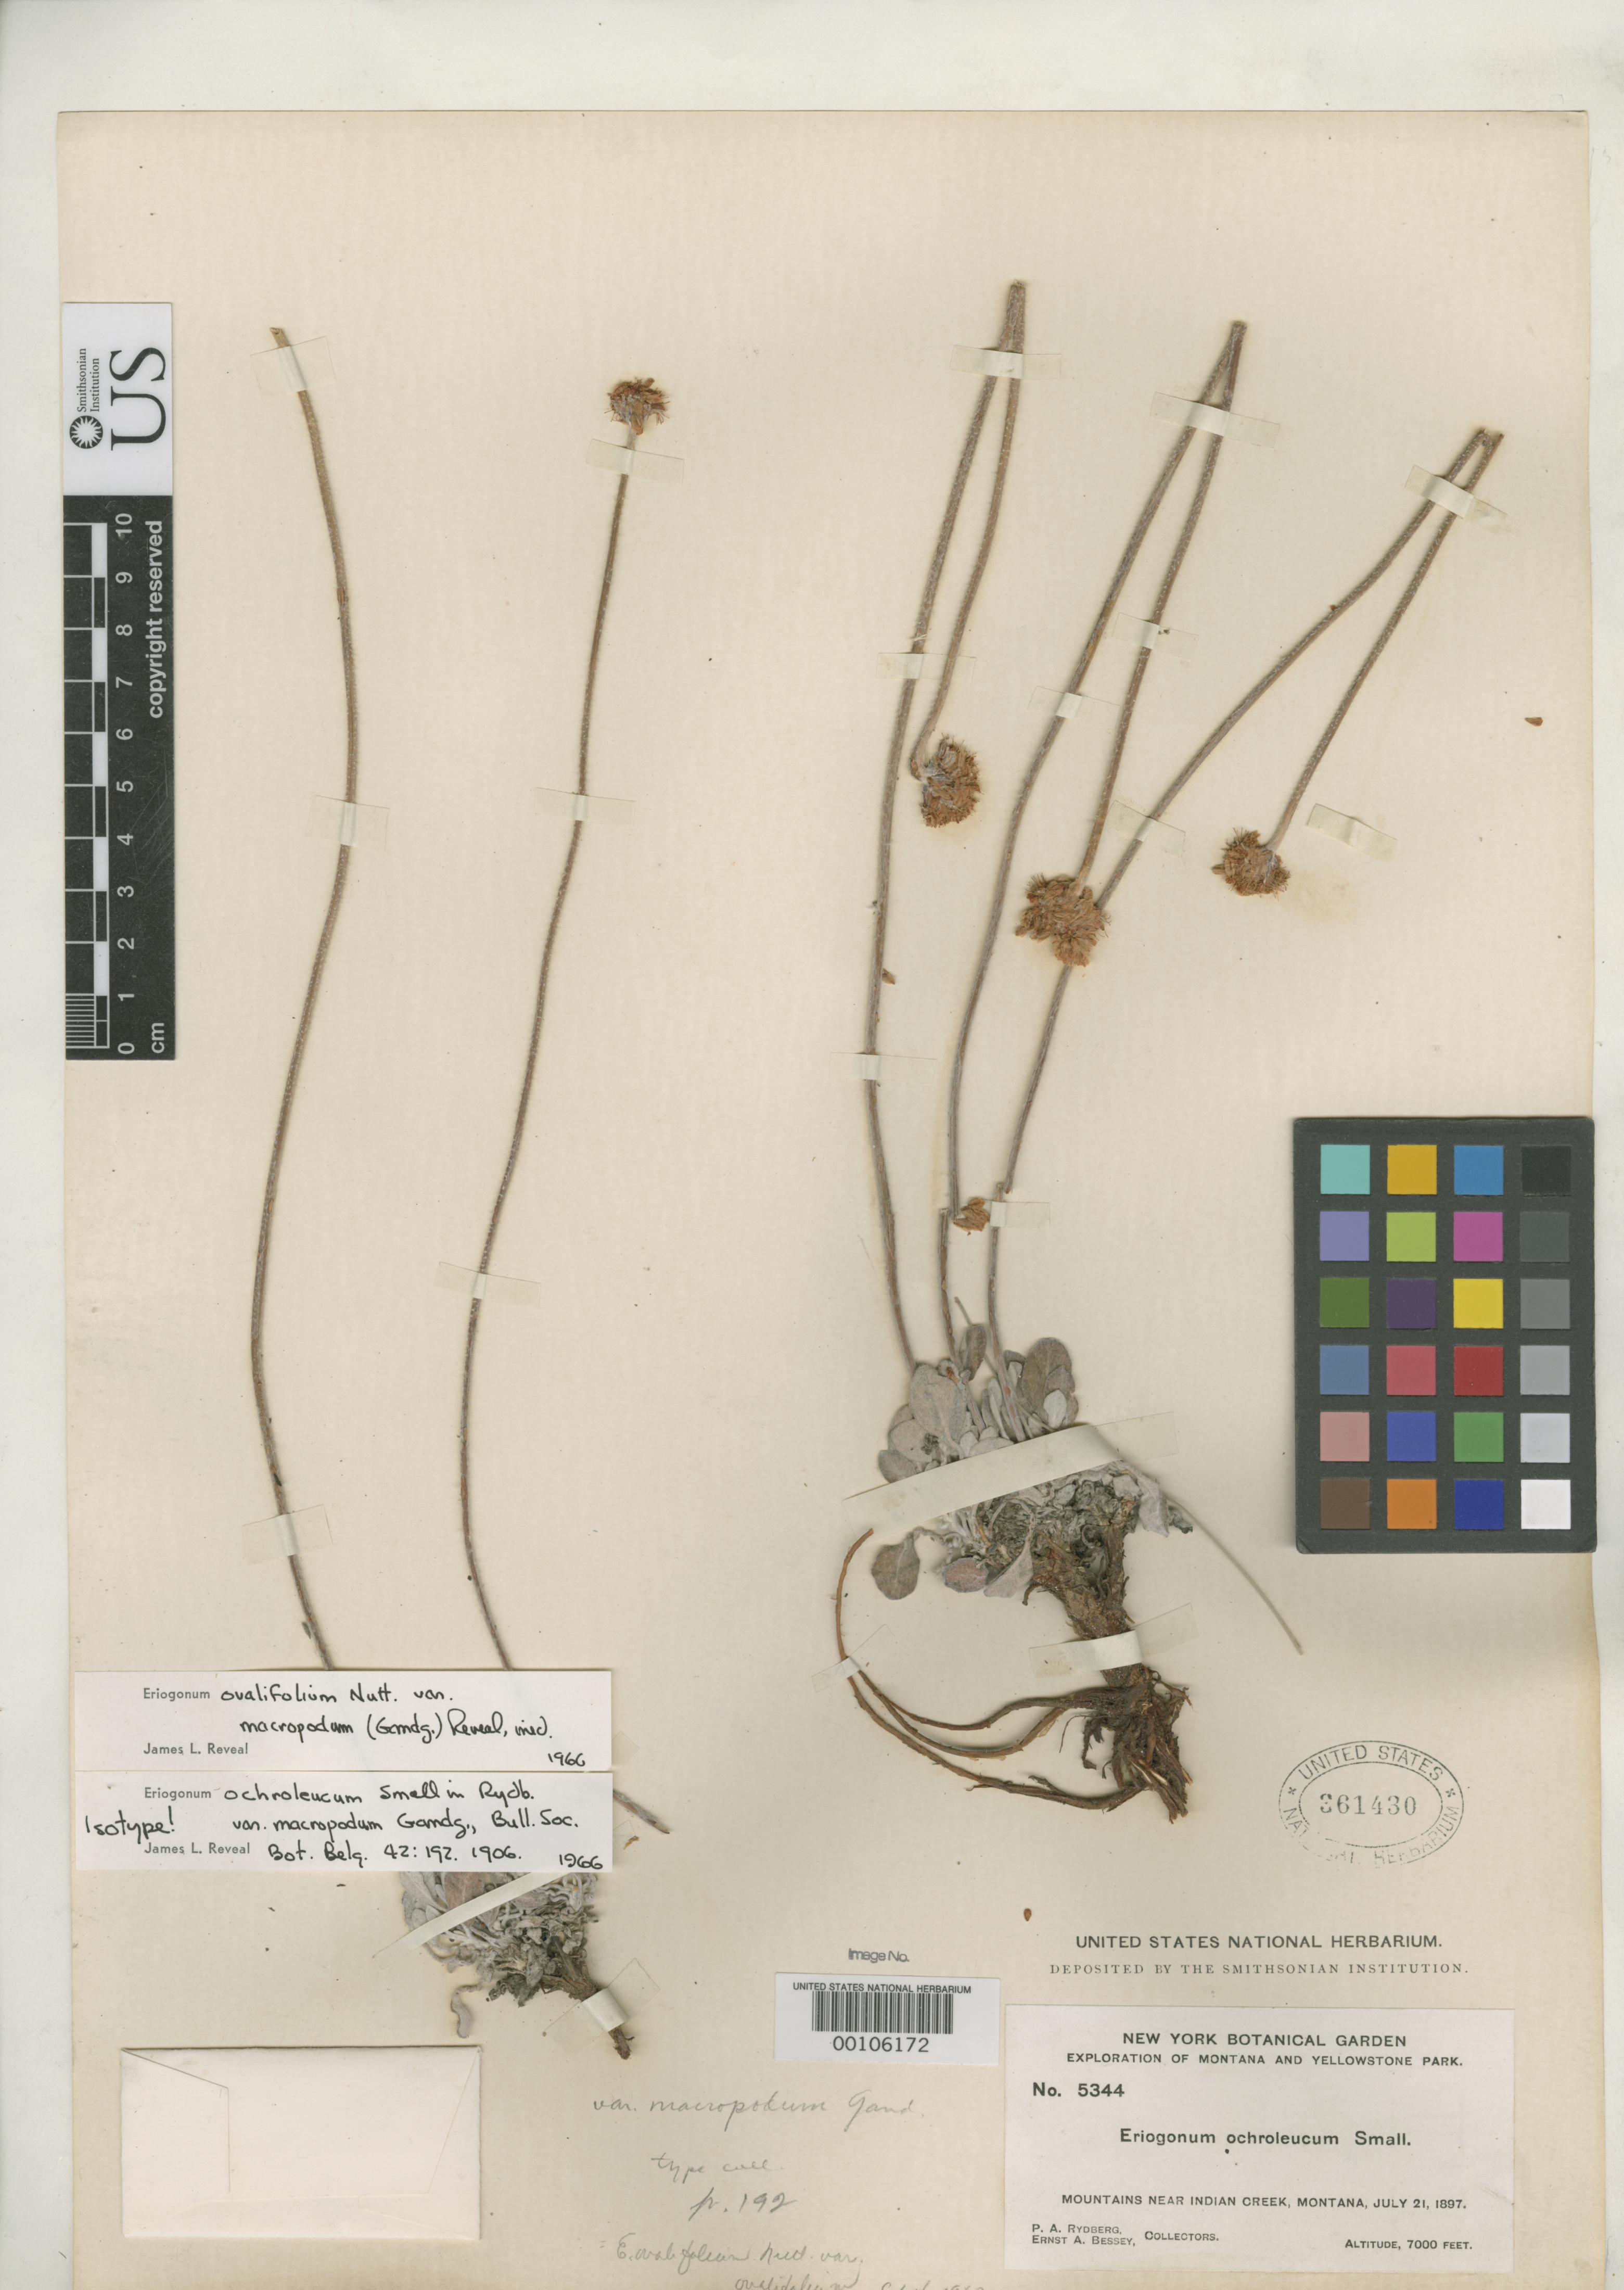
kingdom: Plantae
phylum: Tracheophyta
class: Magnoliopsida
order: Caryophyllales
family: Polygonaceae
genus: Eriogonum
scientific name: Eriogonum ochroleucum var. macropodum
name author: Gand.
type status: Isotype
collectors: P. A. Rydberg & E. Bessey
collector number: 5344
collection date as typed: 21 Jul 1897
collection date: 1897-07-21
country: United States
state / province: Montana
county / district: Park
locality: Near Indian Creek.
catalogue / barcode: US 361430